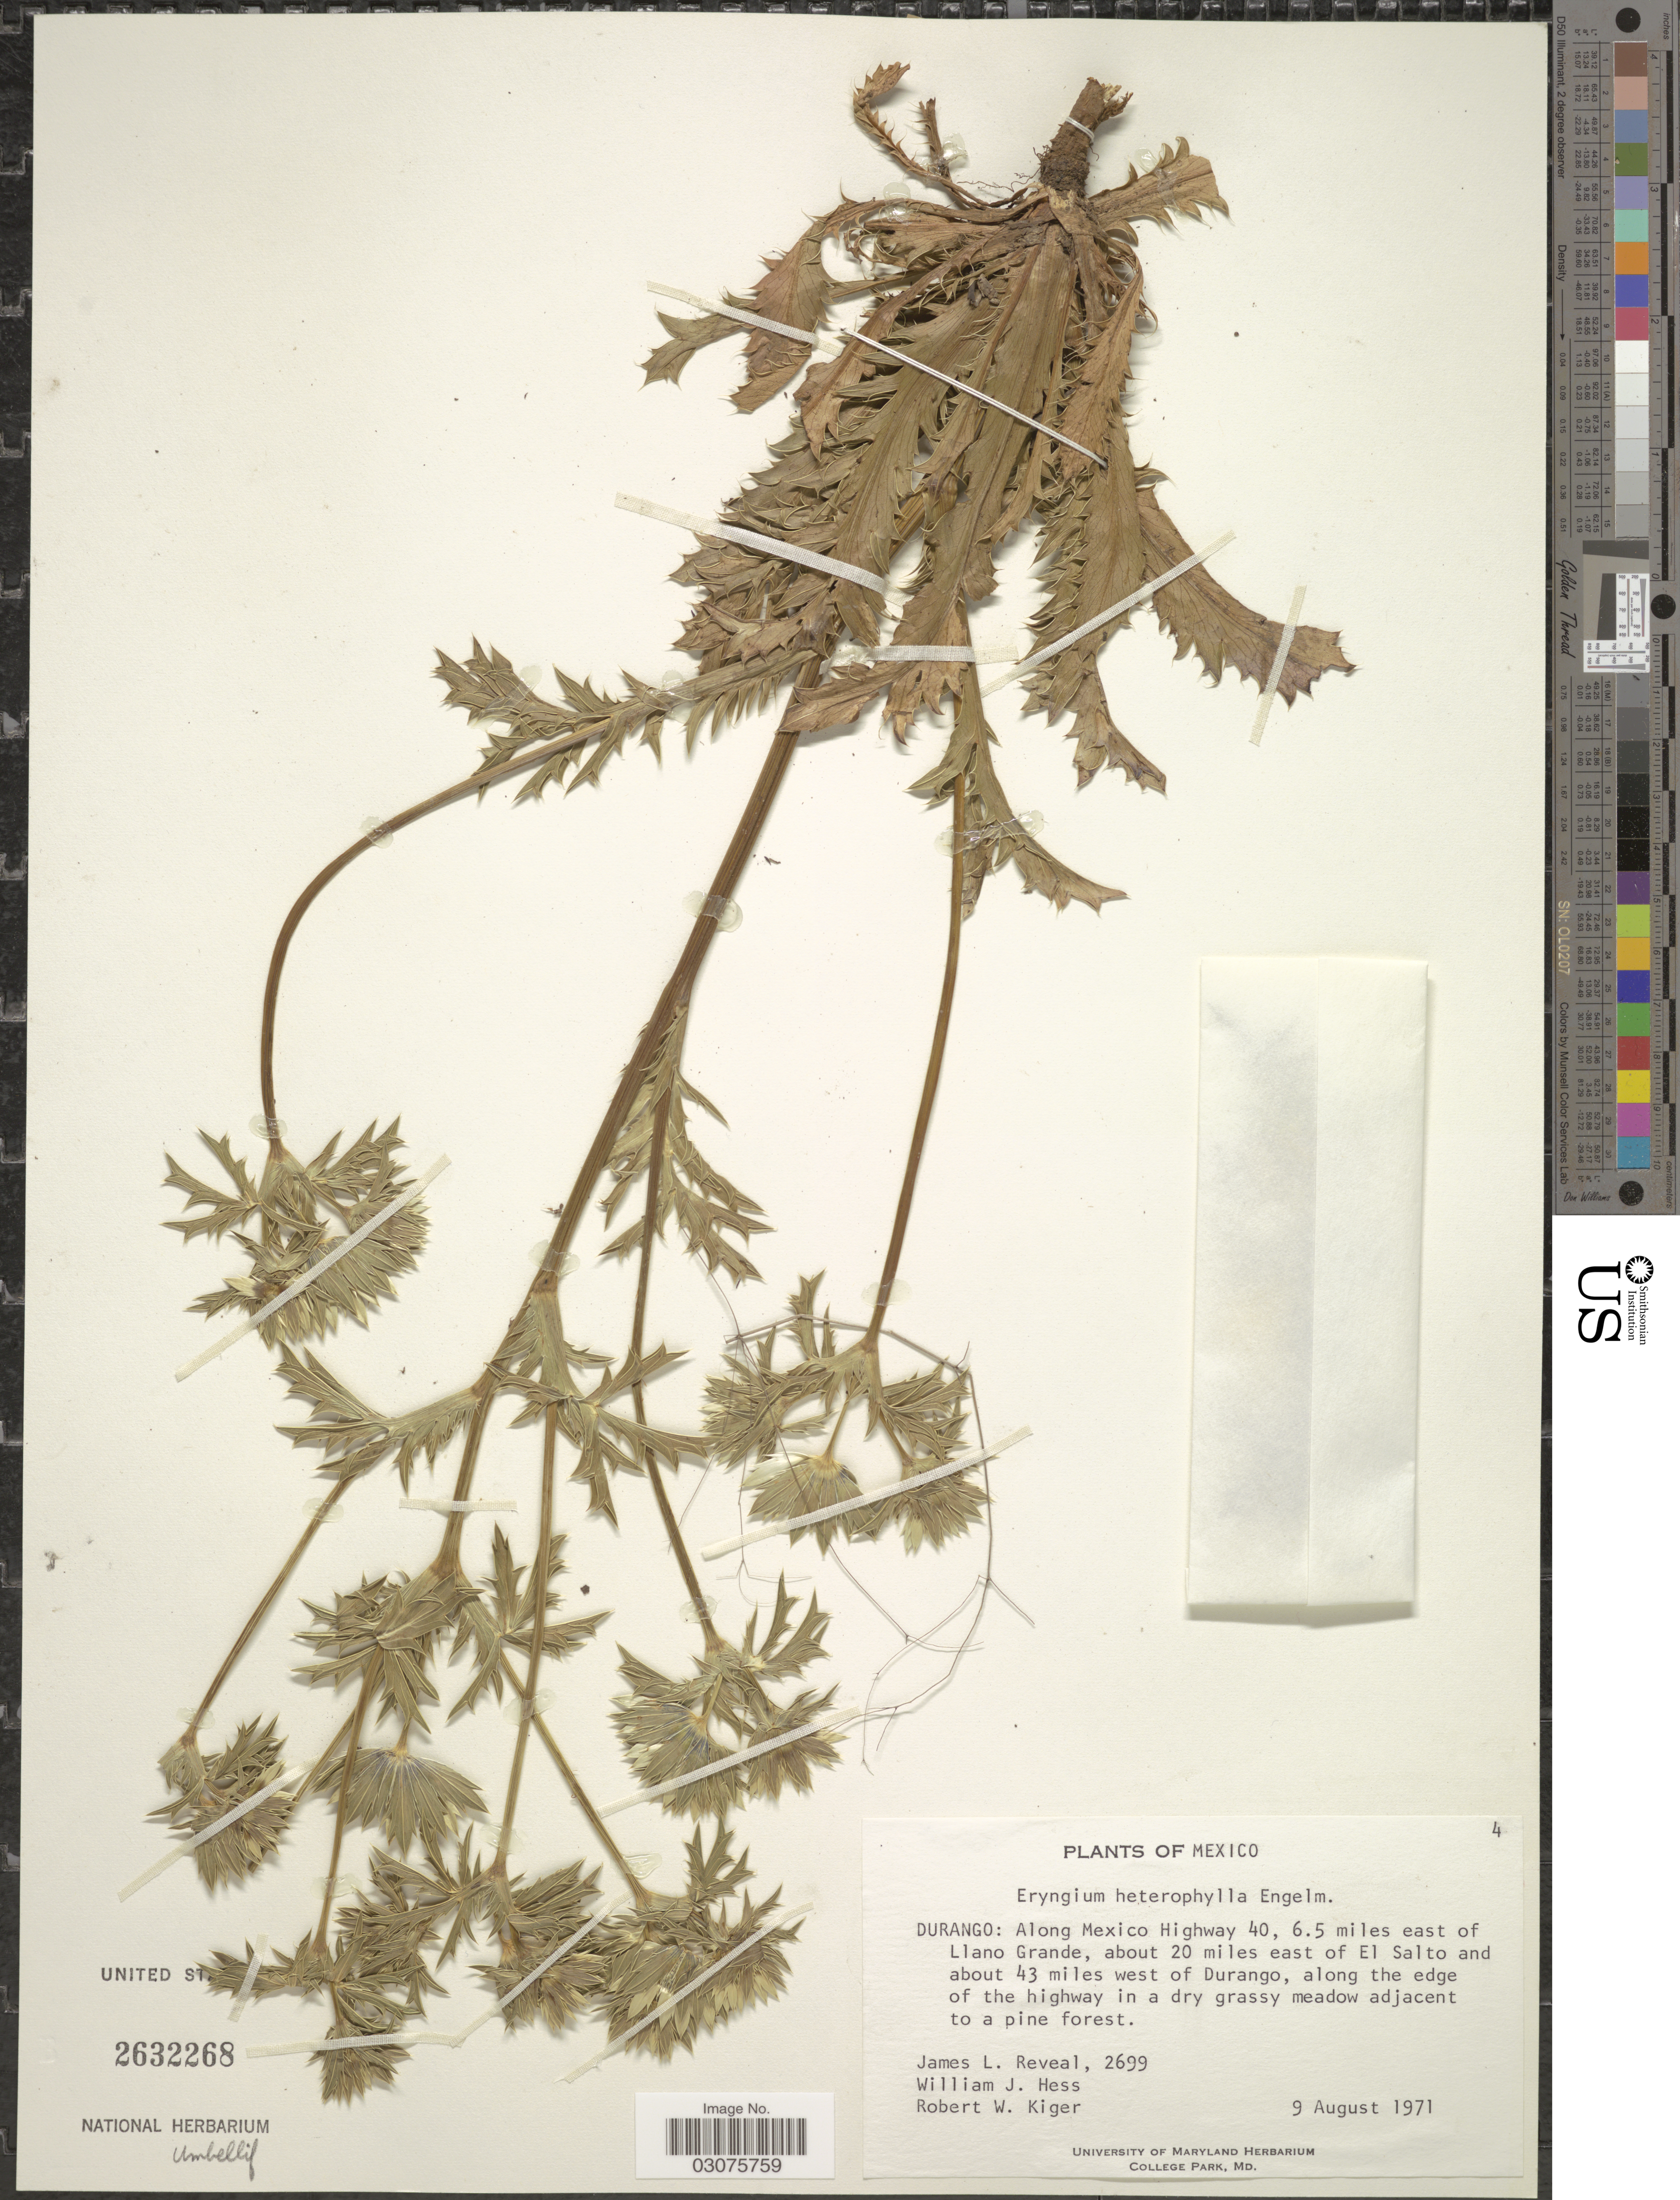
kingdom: Plantae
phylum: Tracheophyta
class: Magnoliopsida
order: Apiales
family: Apiaceae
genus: Eryngium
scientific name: Eryngium heterophyllum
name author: Engelm.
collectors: J. L. Reveal, W. Hess & R. Kiger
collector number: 2699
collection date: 1971-08-09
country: Mexico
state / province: Durango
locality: Along Mexico Highway 40, 6.5 miles east of Llano Grande, about 20 miles east of El Salto and about 43 miles west of Durango, along the edge of the highway in a dry grassy meadow adjacent to a pine forest.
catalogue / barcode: US 2632268